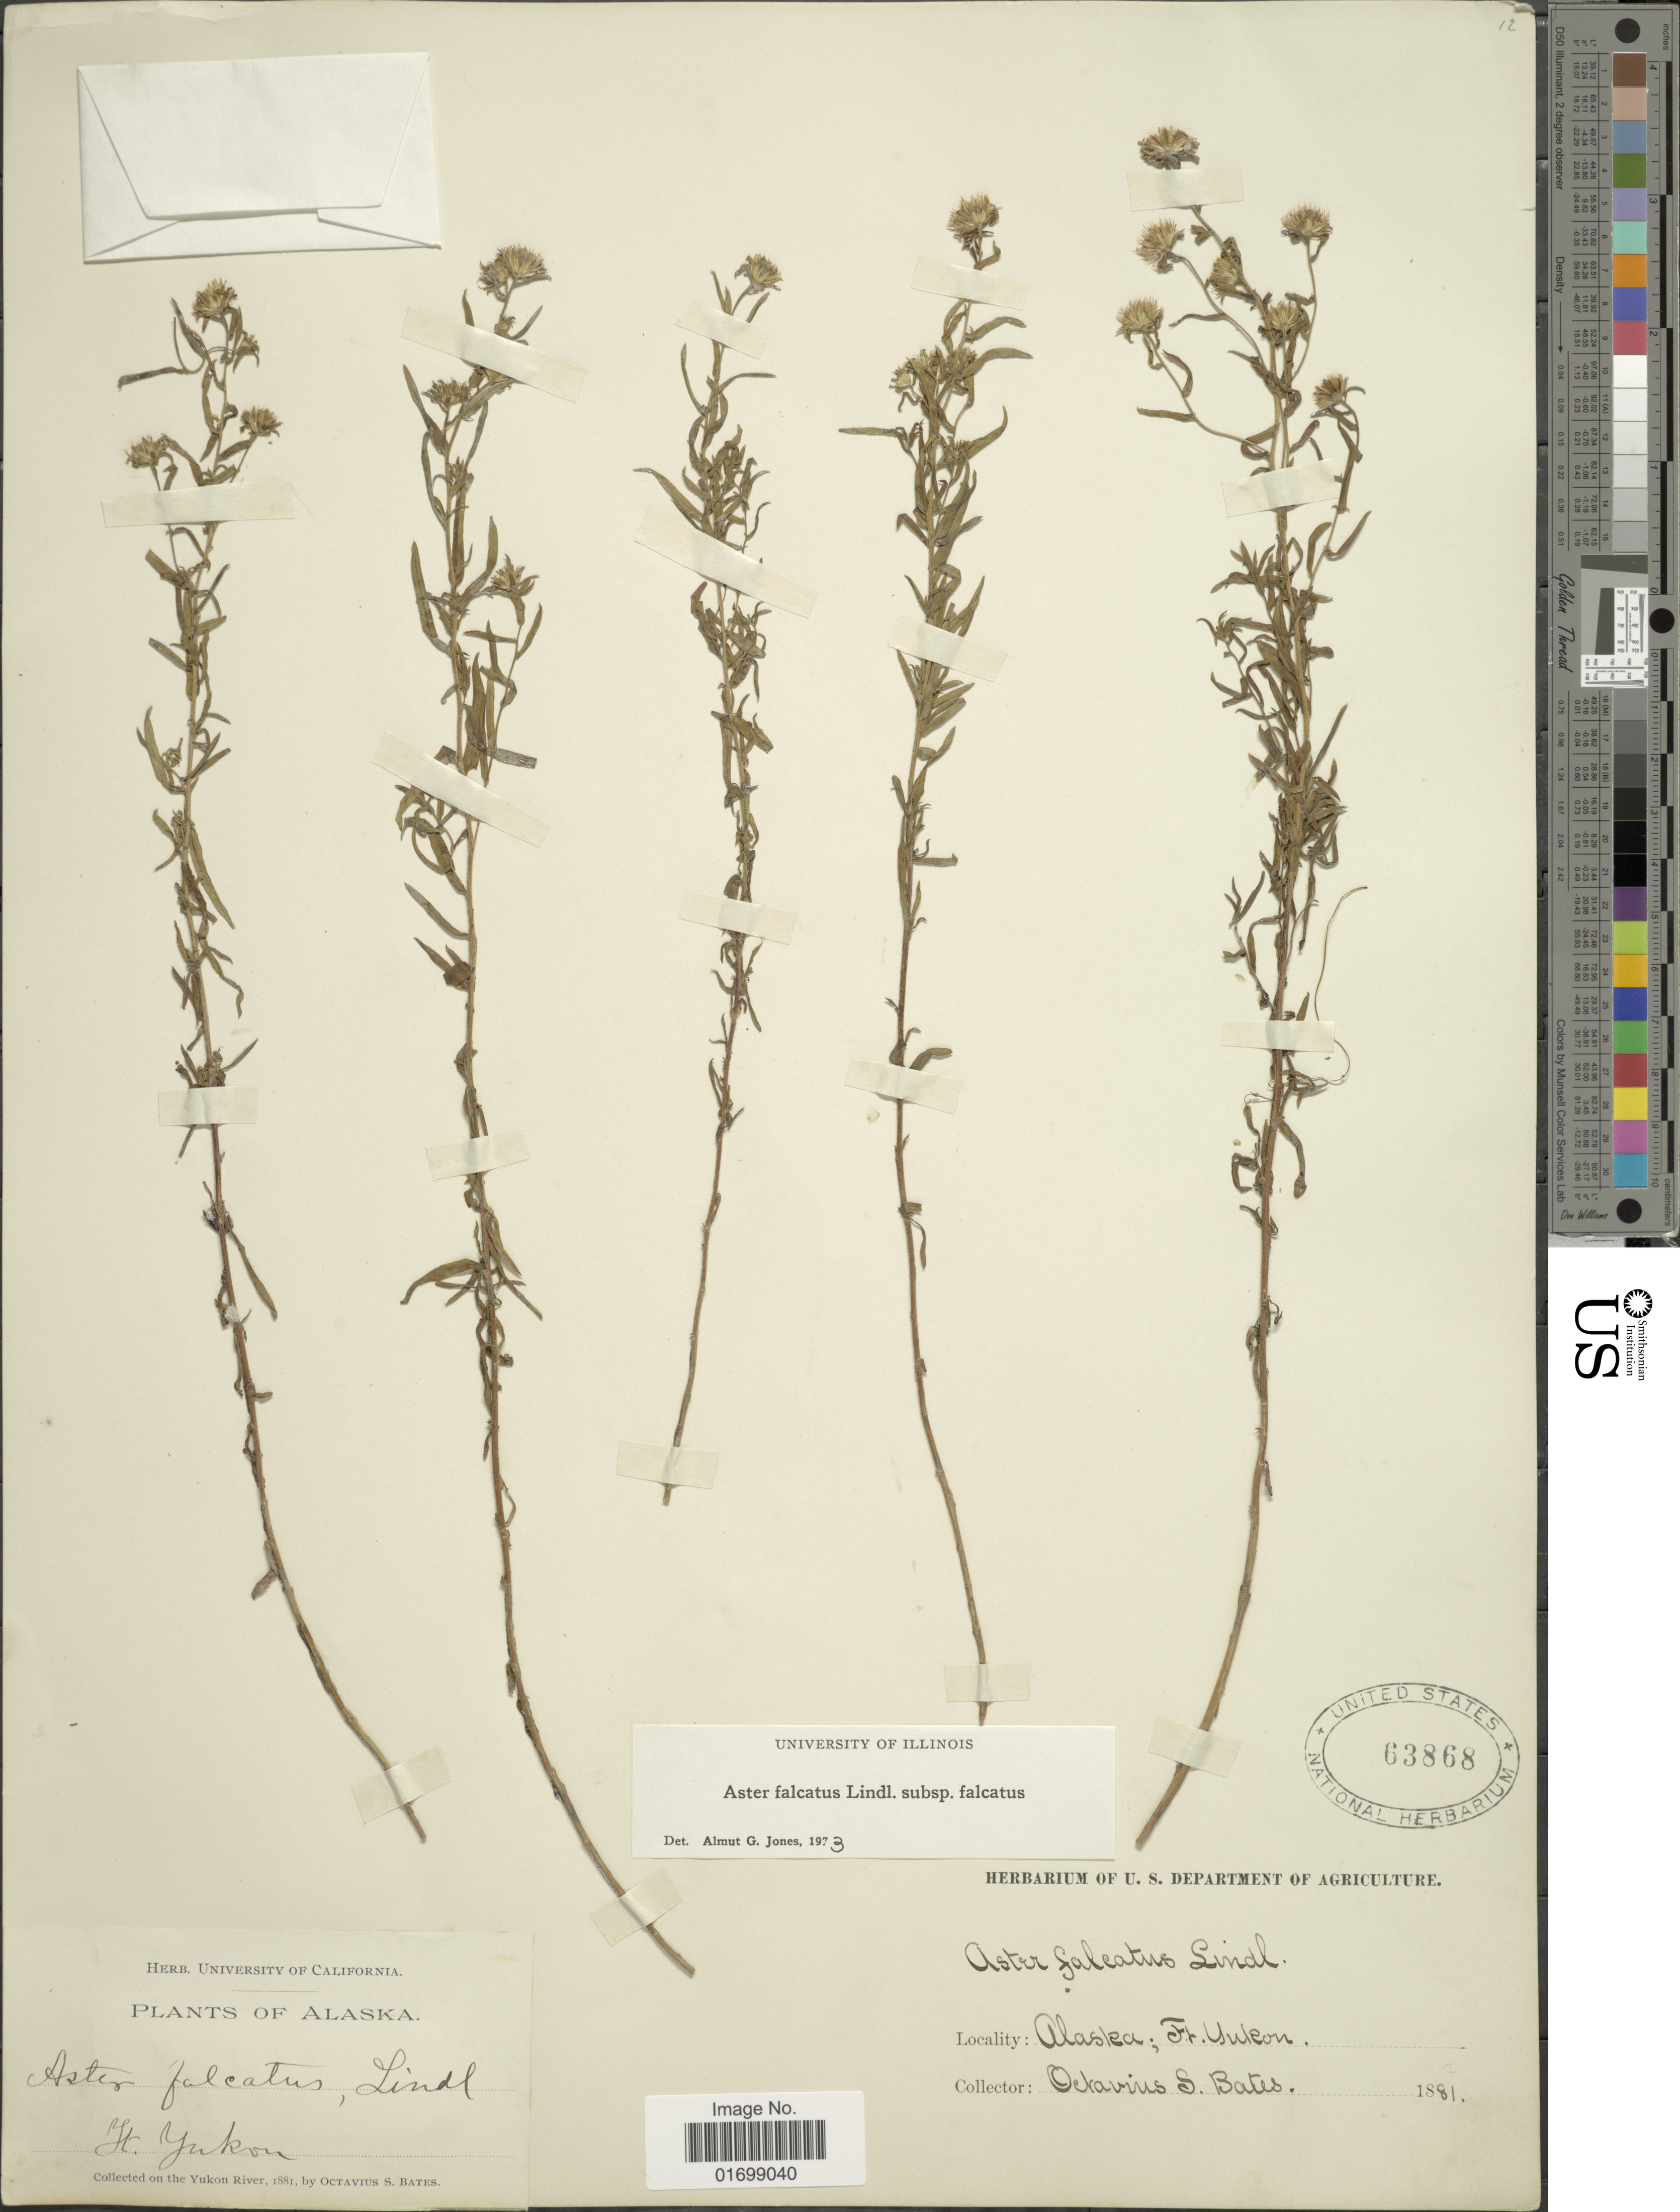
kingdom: Plantae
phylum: Tracheophyta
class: Magnoliopsida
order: Asterales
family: Asteraceae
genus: Symphyotrichum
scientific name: Symphyotrichum falcatum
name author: (Lindl. ex Lindl.) G.L. Nesom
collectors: O. Bates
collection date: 1881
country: United States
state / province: Alaska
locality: Ft. Yukon.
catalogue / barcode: US 63868